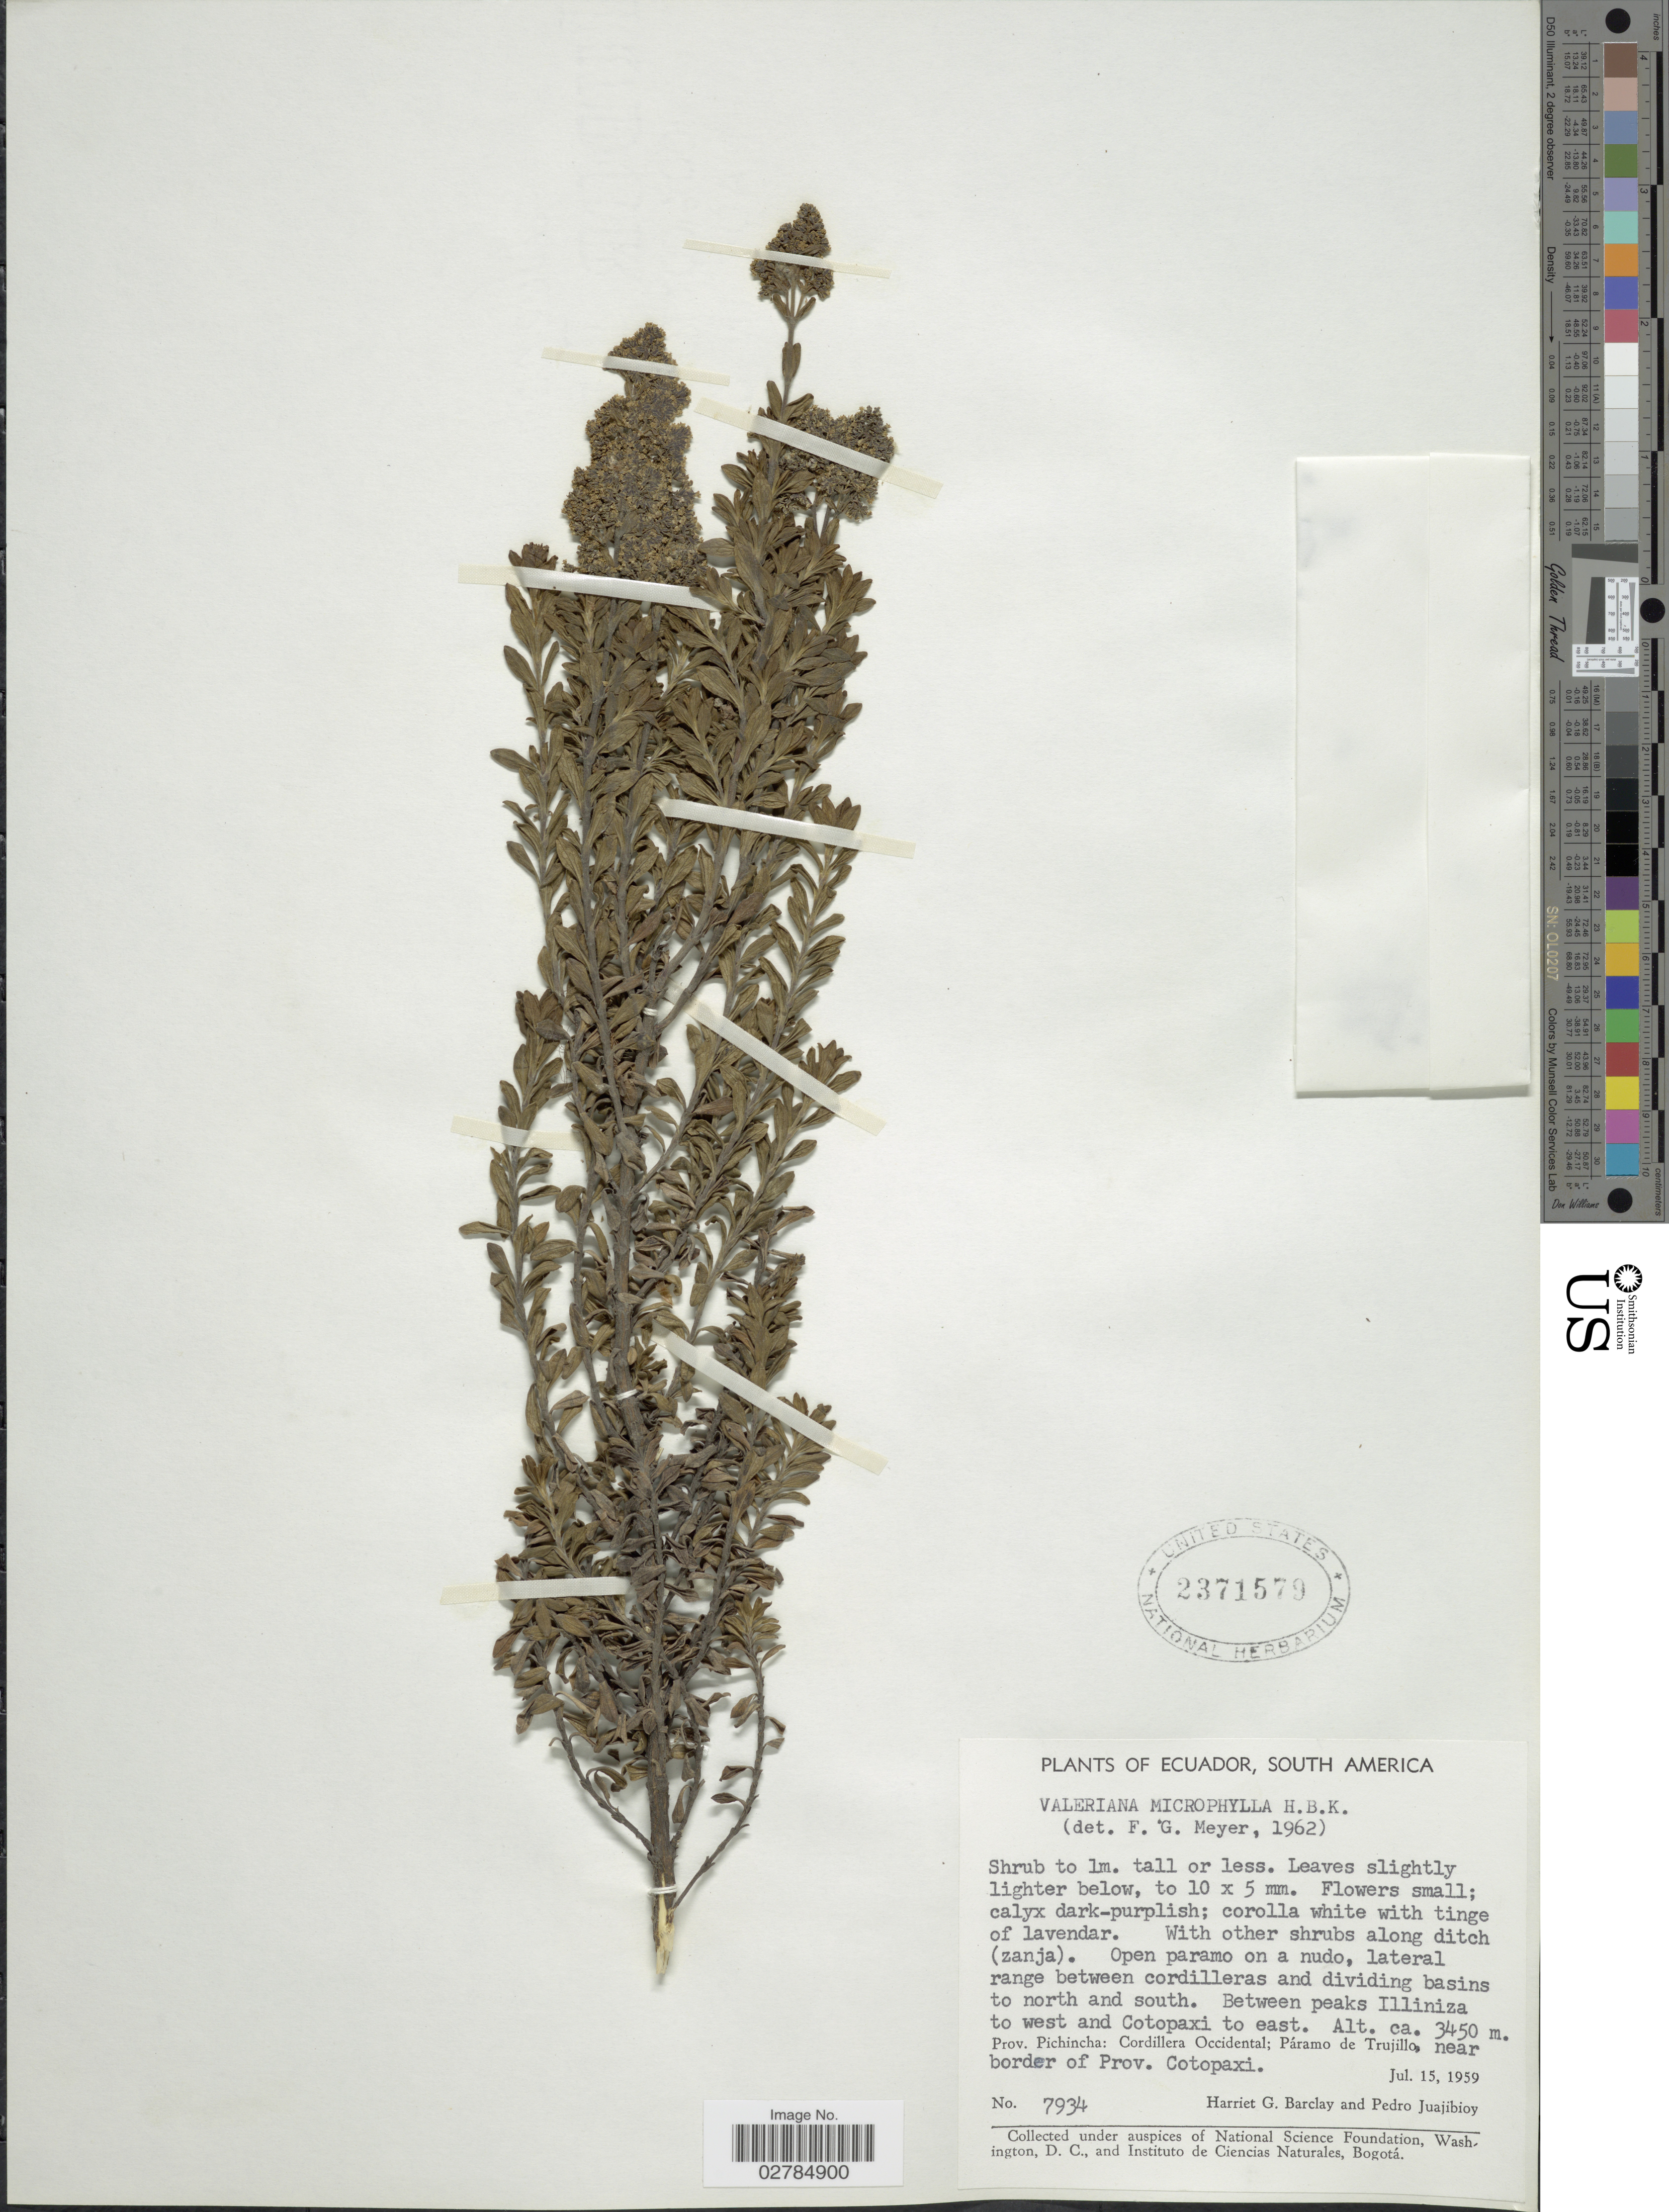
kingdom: Plantae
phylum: Tracheophyta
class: Magnoliopsida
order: Dipsacales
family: Caprifoliaceae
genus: Valeriana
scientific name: Valeriana microphylla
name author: Kunth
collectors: H. G. Barclay & P. Juajibioy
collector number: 7934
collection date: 1959-07-15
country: Ecuador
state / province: Pichincha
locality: Between peaks Illiniza to west and Cotopaxi to east. Cordillera Occidental; Páramo de Trujillo, near border of Prov. Cotopaxi.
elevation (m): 3450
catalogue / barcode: US 2371579